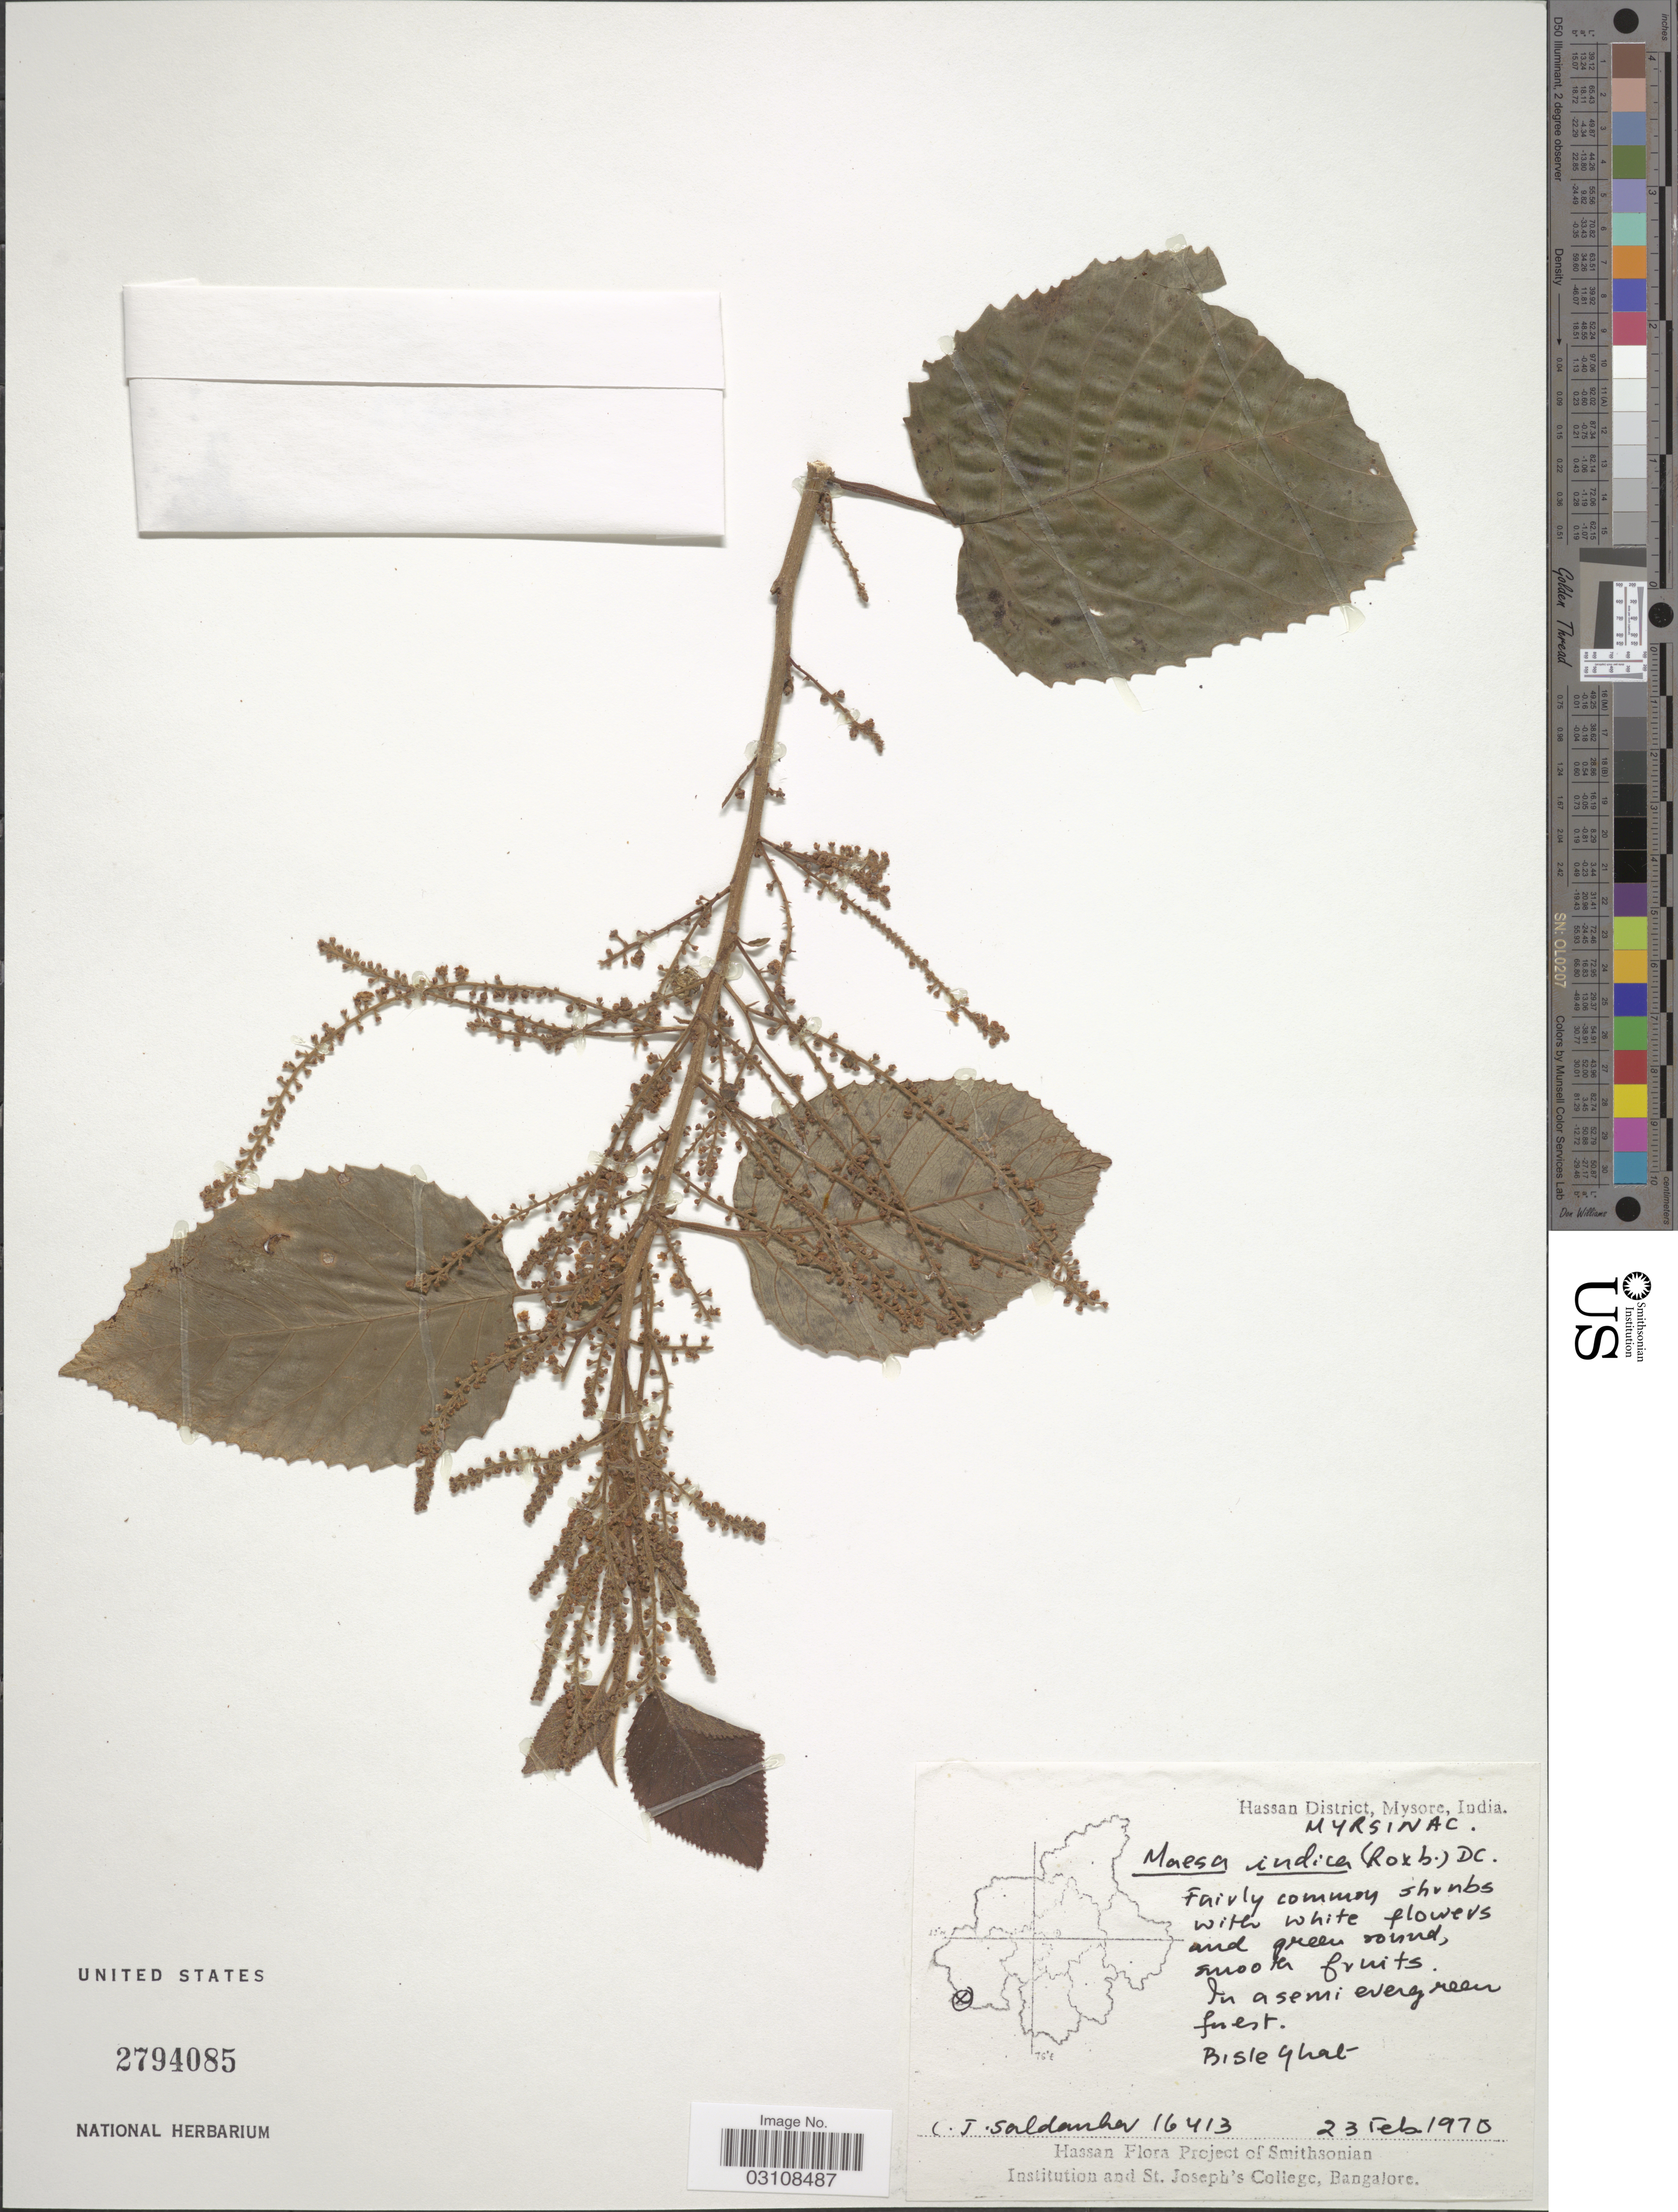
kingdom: Plantae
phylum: Tracheophyta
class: Magnoliopsida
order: Ericales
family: Primulaceae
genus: Maesa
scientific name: Maesa indica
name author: (Roxb.) A. DC.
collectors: C. J. Saldanha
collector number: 16413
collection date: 1970-02-23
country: India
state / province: Karnataka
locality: Hassan District, Mysore. Bisle ghat.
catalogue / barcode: US 2794085